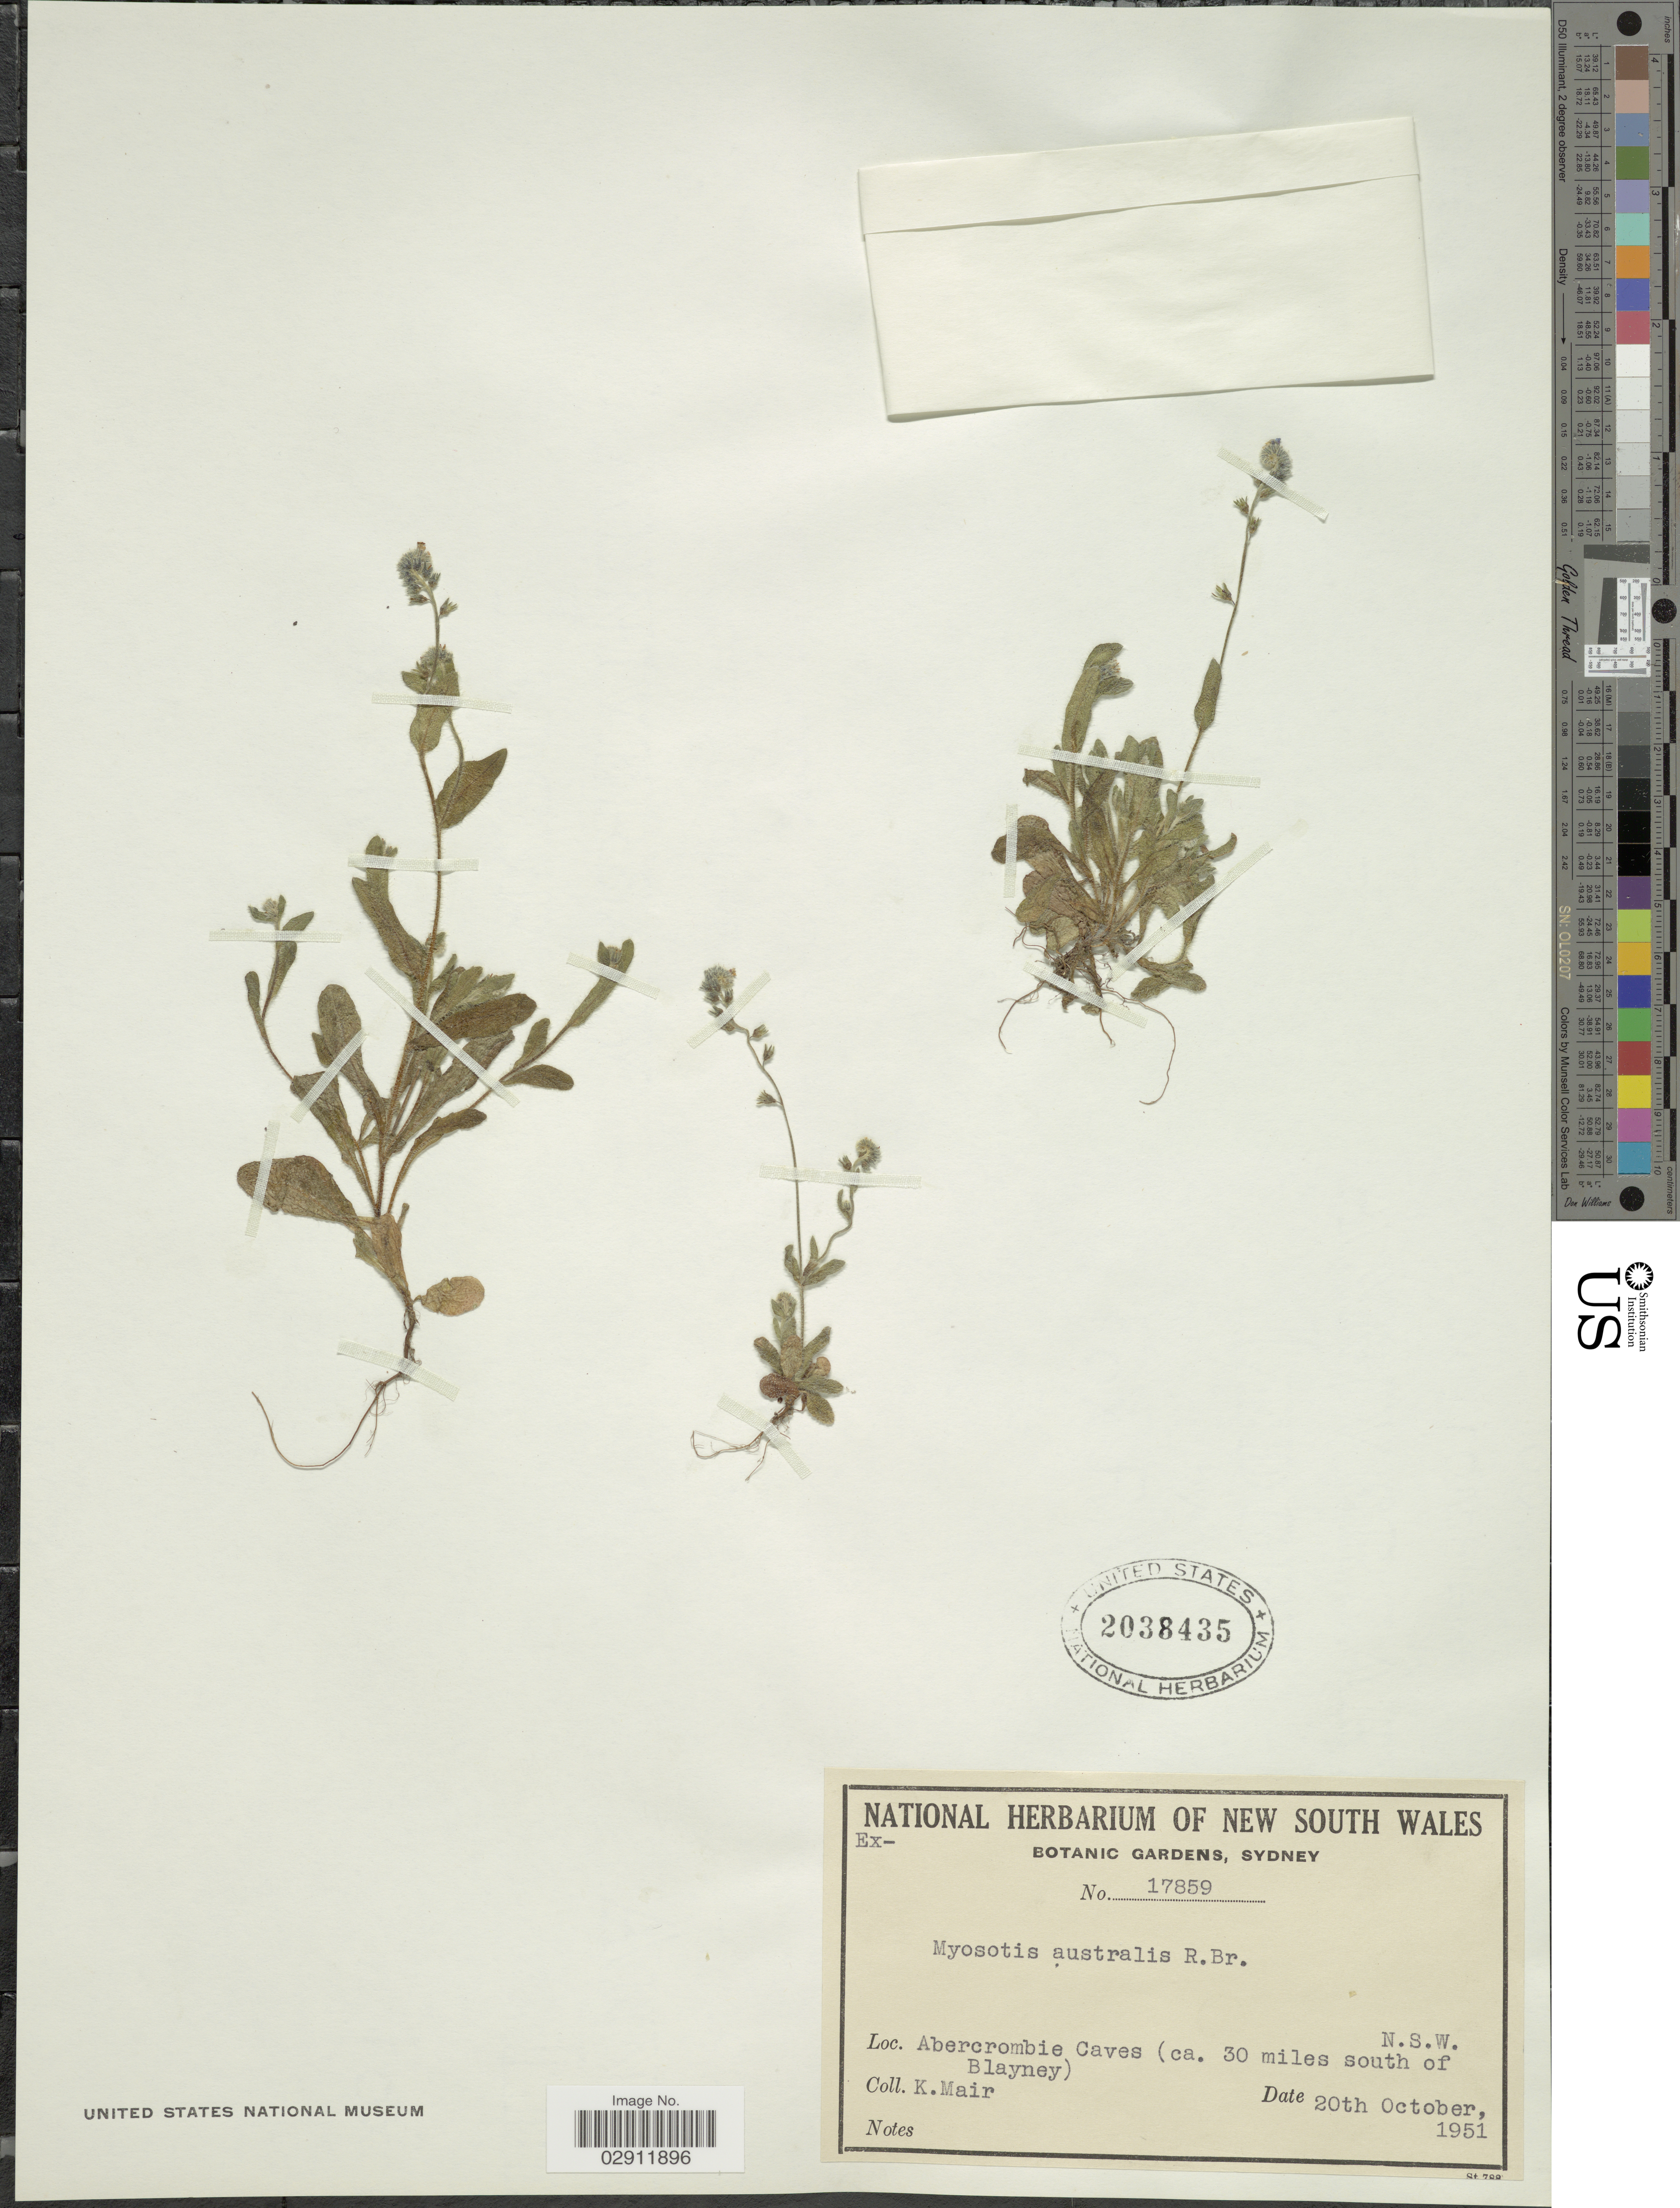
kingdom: Plantae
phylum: Tracheophyta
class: Magnoliopsida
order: Boraginales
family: Boraginaceae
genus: Myosotis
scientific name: Myosotis australis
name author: R. Br.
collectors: K. Mair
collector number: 17859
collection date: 1951-10-20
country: Australia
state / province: New South Wales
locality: Abercrombie Caves (ca. 30 miles south of Blayney).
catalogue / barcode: US 2038435